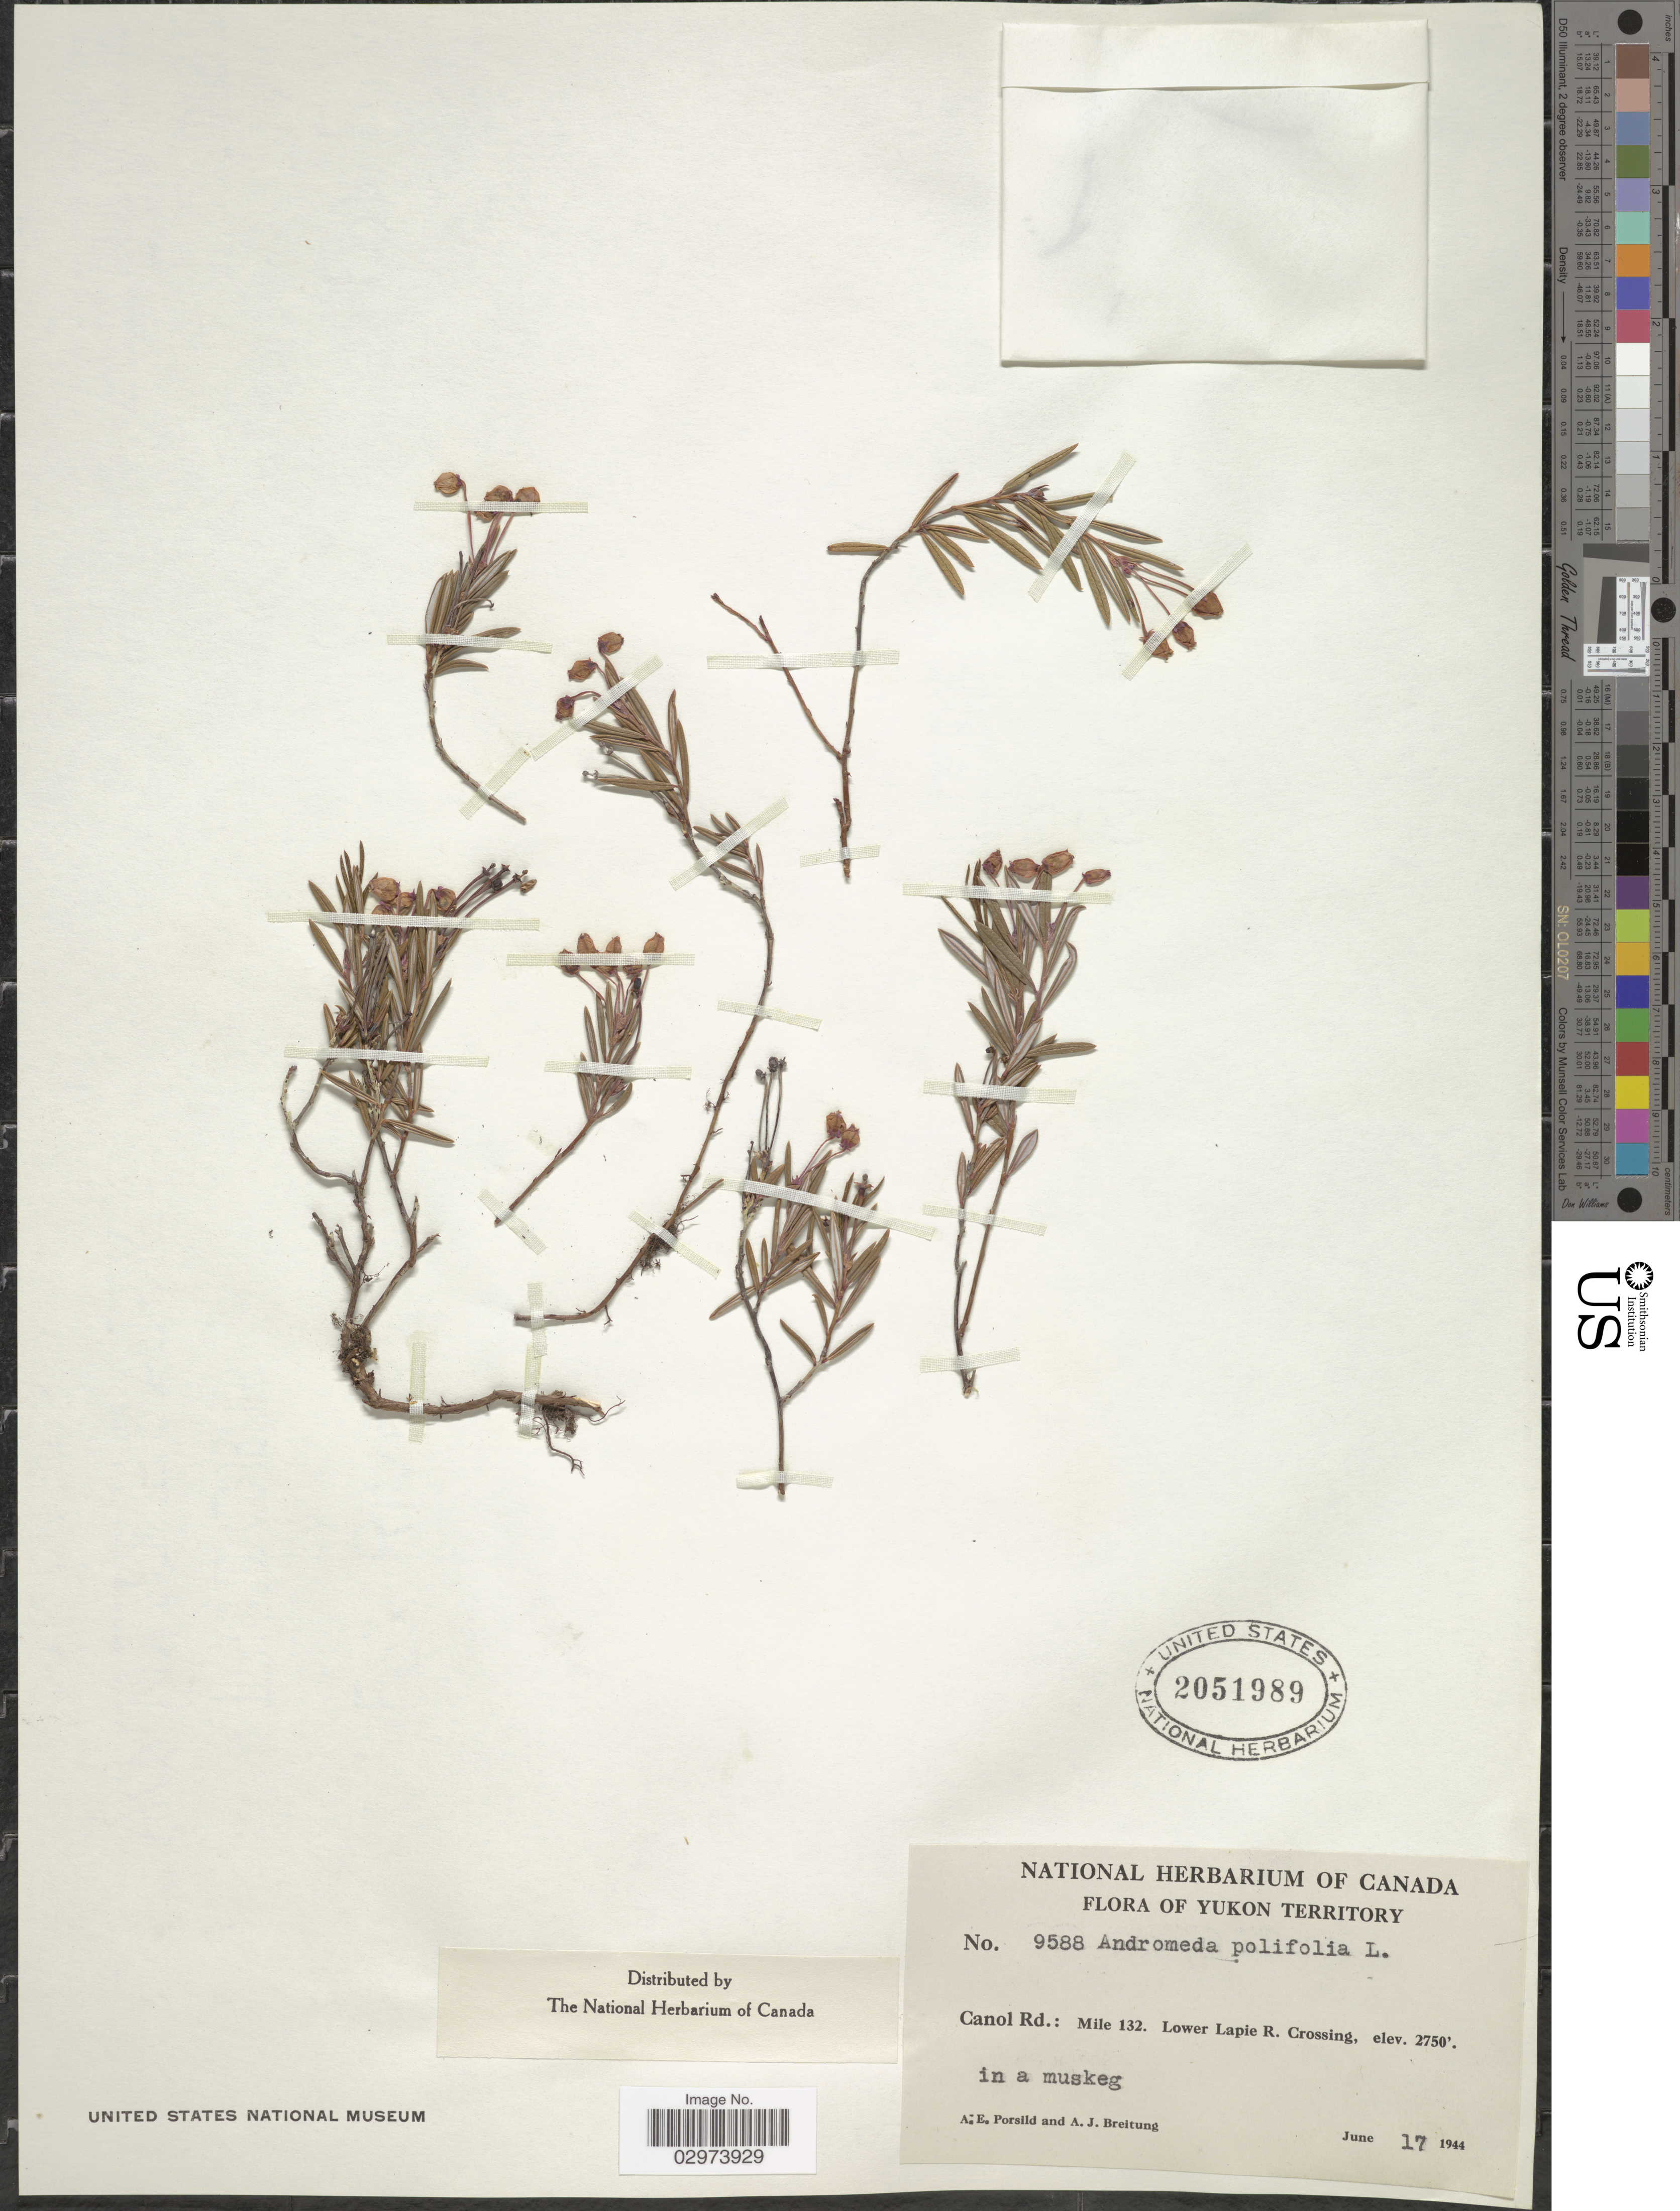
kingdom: Plantae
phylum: Tracheophyta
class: Magnoliopsida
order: Ericales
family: Ericaceae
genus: Andromeda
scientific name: Andromeda polifolia var. latifolia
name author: Aiton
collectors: A. E. Porsild & A. Breitung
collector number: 9588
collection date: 1944-06-17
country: Canada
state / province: Yukon Territory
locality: Canol Rd.: Mile 132. Lower Lapie R. Crossing.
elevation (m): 838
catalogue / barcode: US 2051989